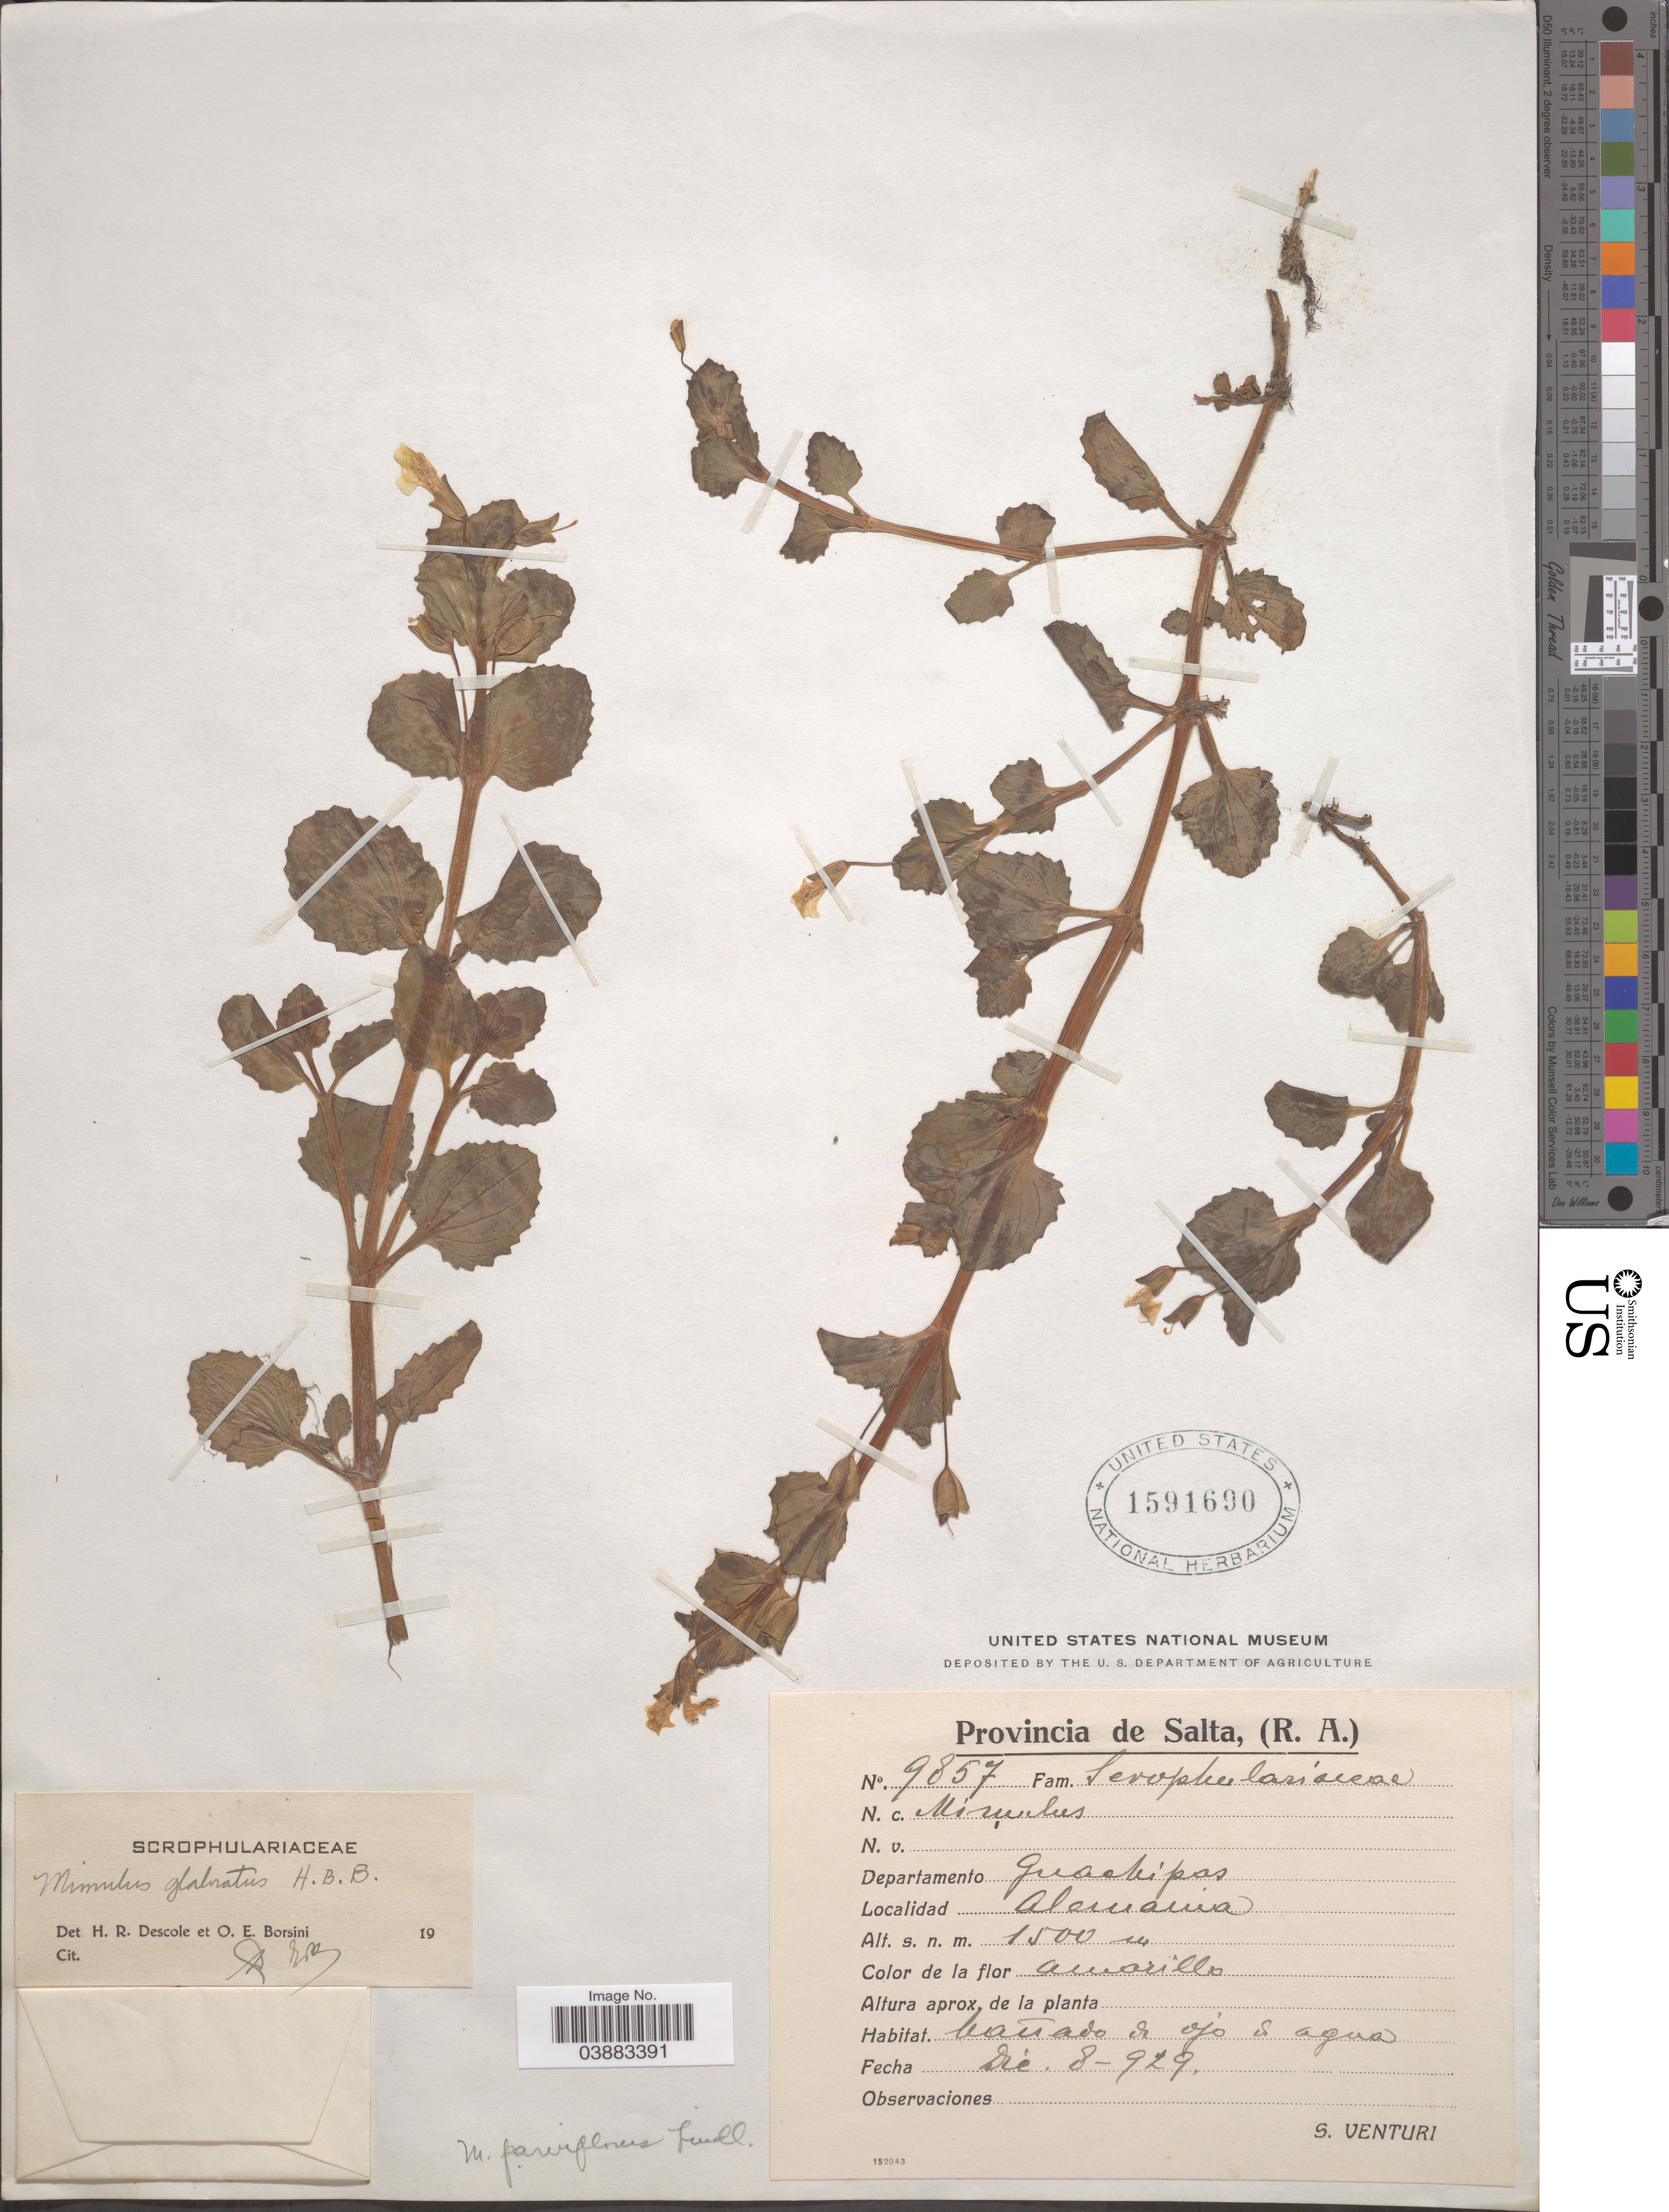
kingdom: Plantae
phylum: Tracheophyta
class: Magnoliopsida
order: Lamiales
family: Phrymaceae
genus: Mimulus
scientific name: Mimulus glabratus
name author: Kunth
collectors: S. Venturi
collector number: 9857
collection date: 1929-12-08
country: Argentina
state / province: Salta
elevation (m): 1500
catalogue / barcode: US 1591690